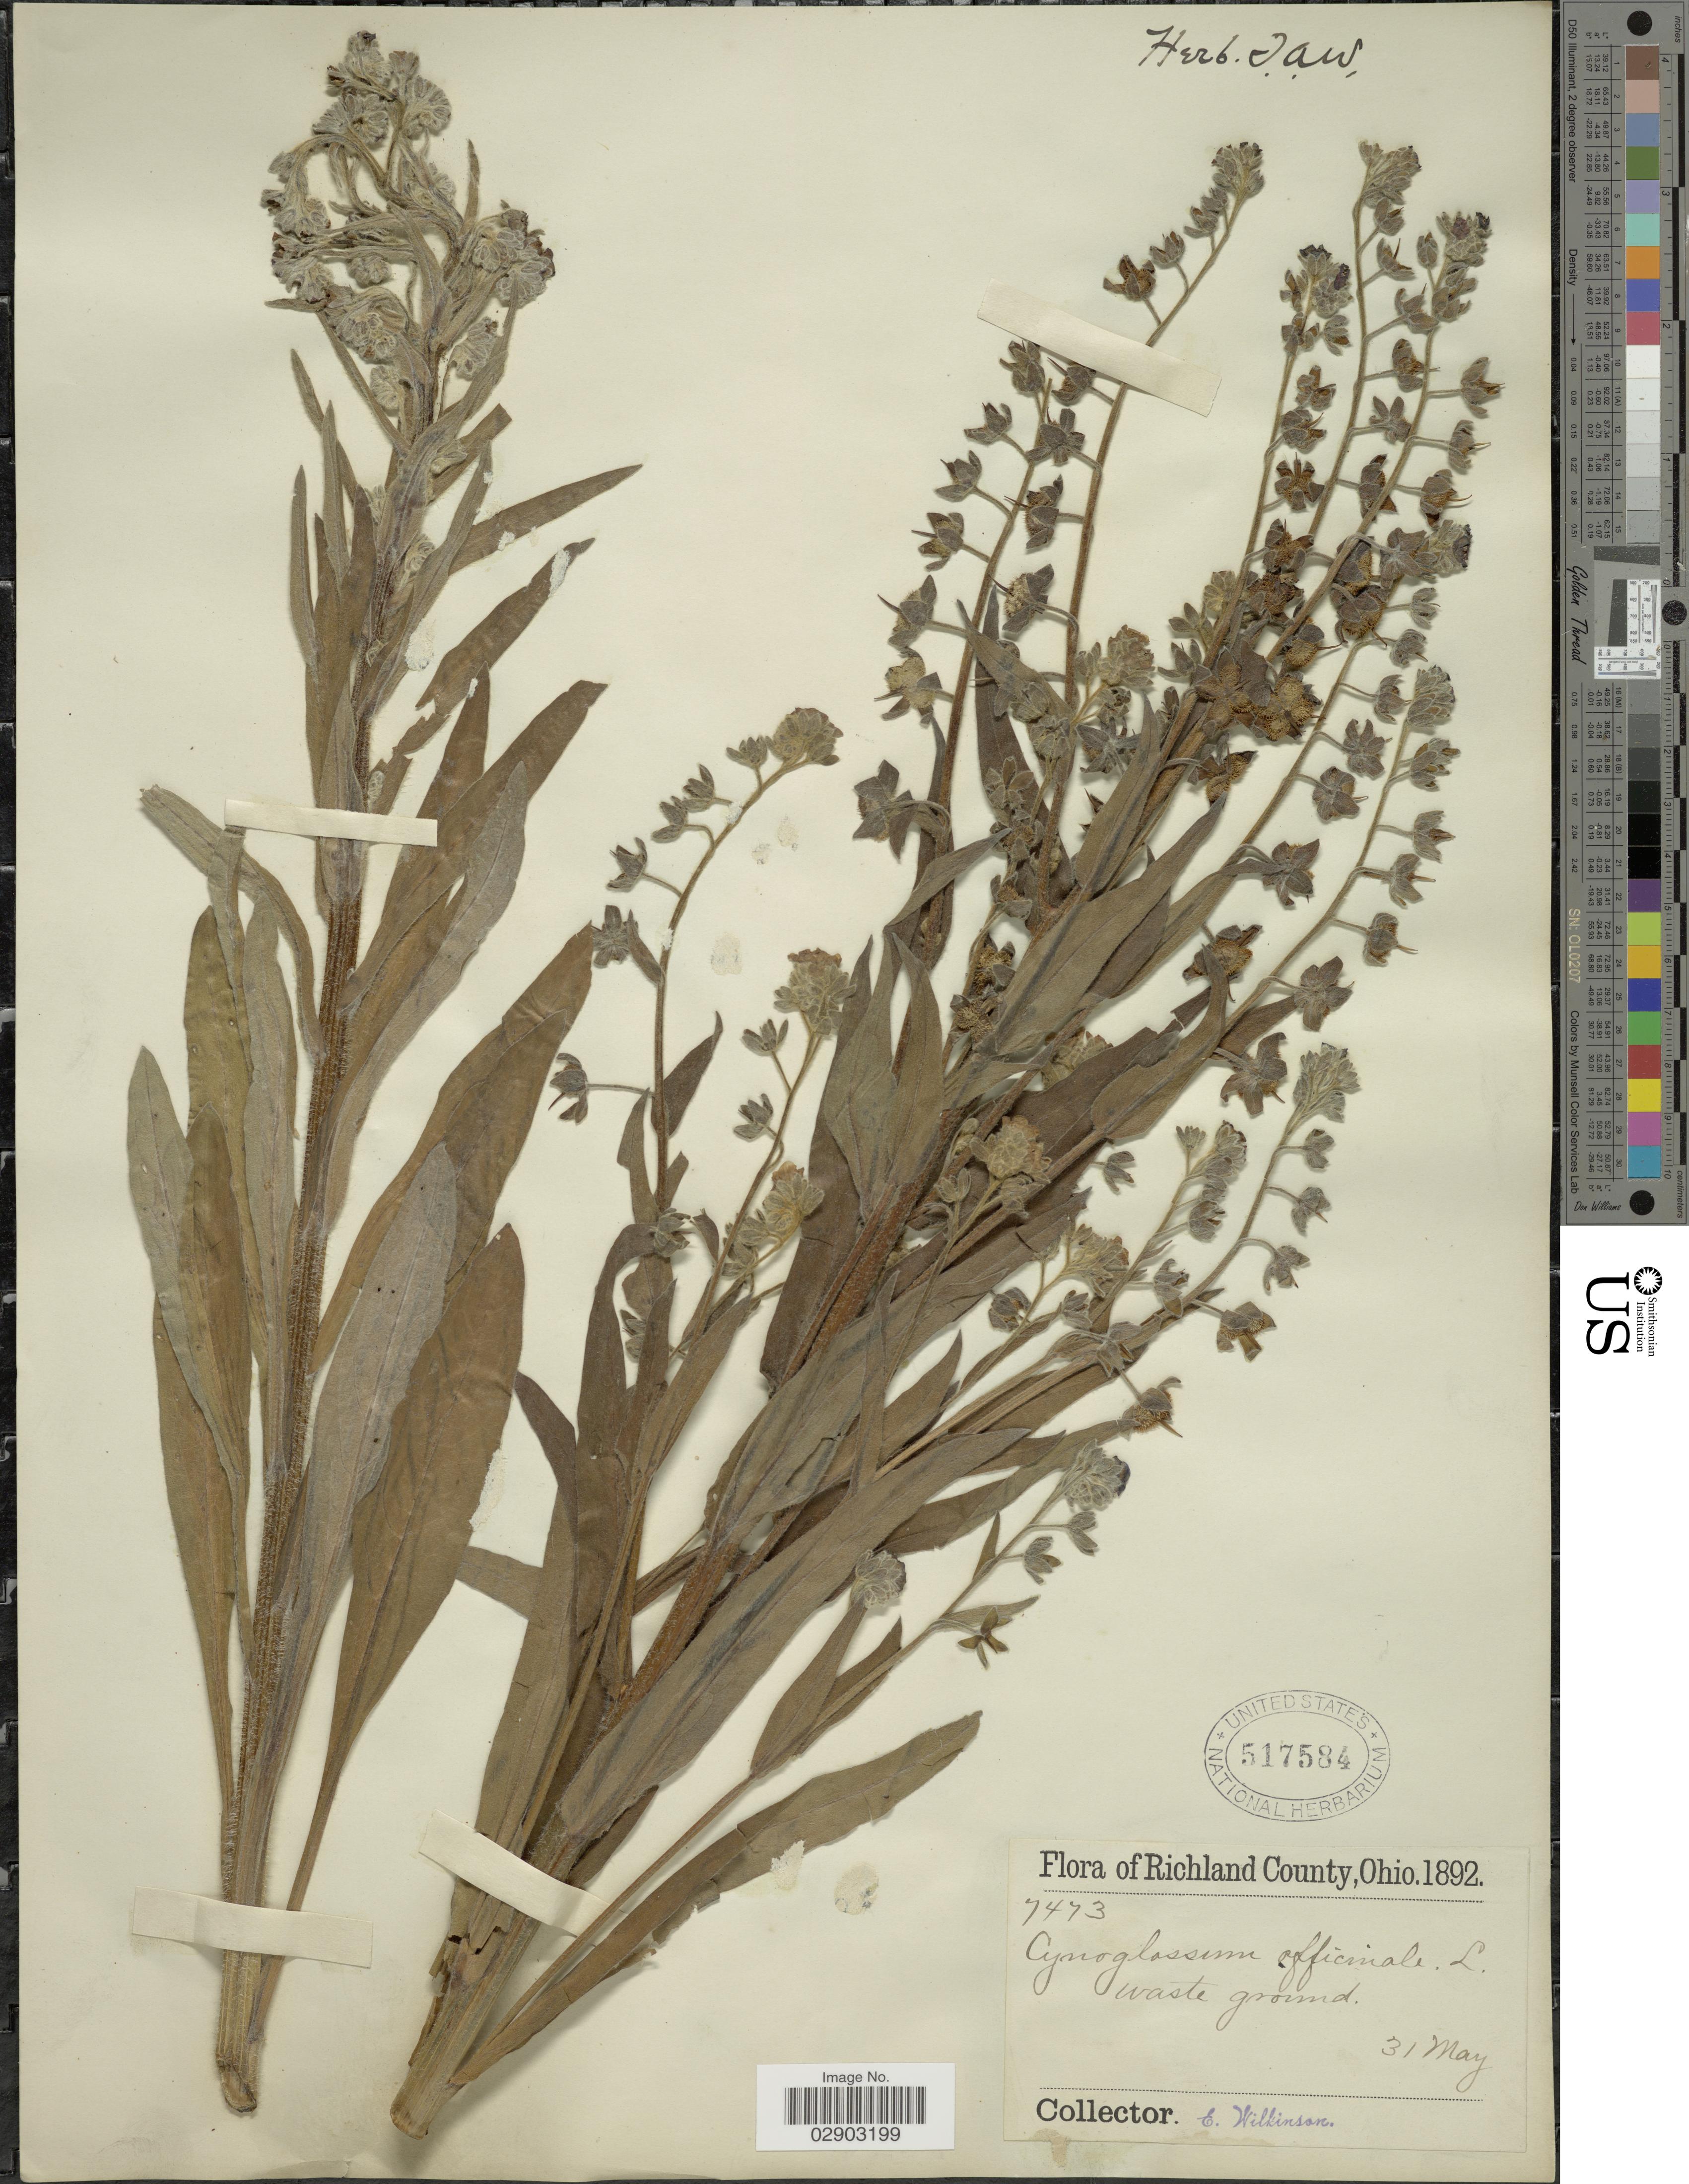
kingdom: Plantae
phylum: Tracheophyta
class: Magnoliopsida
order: Boraginales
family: Boraginaceae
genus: Cynoglossum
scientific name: Cynoglossum officinale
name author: L.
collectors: E. Wilkinson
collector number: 7473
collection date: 1892-05-31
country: United States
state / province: Ohio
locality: Richland County.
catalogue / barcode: US 517584